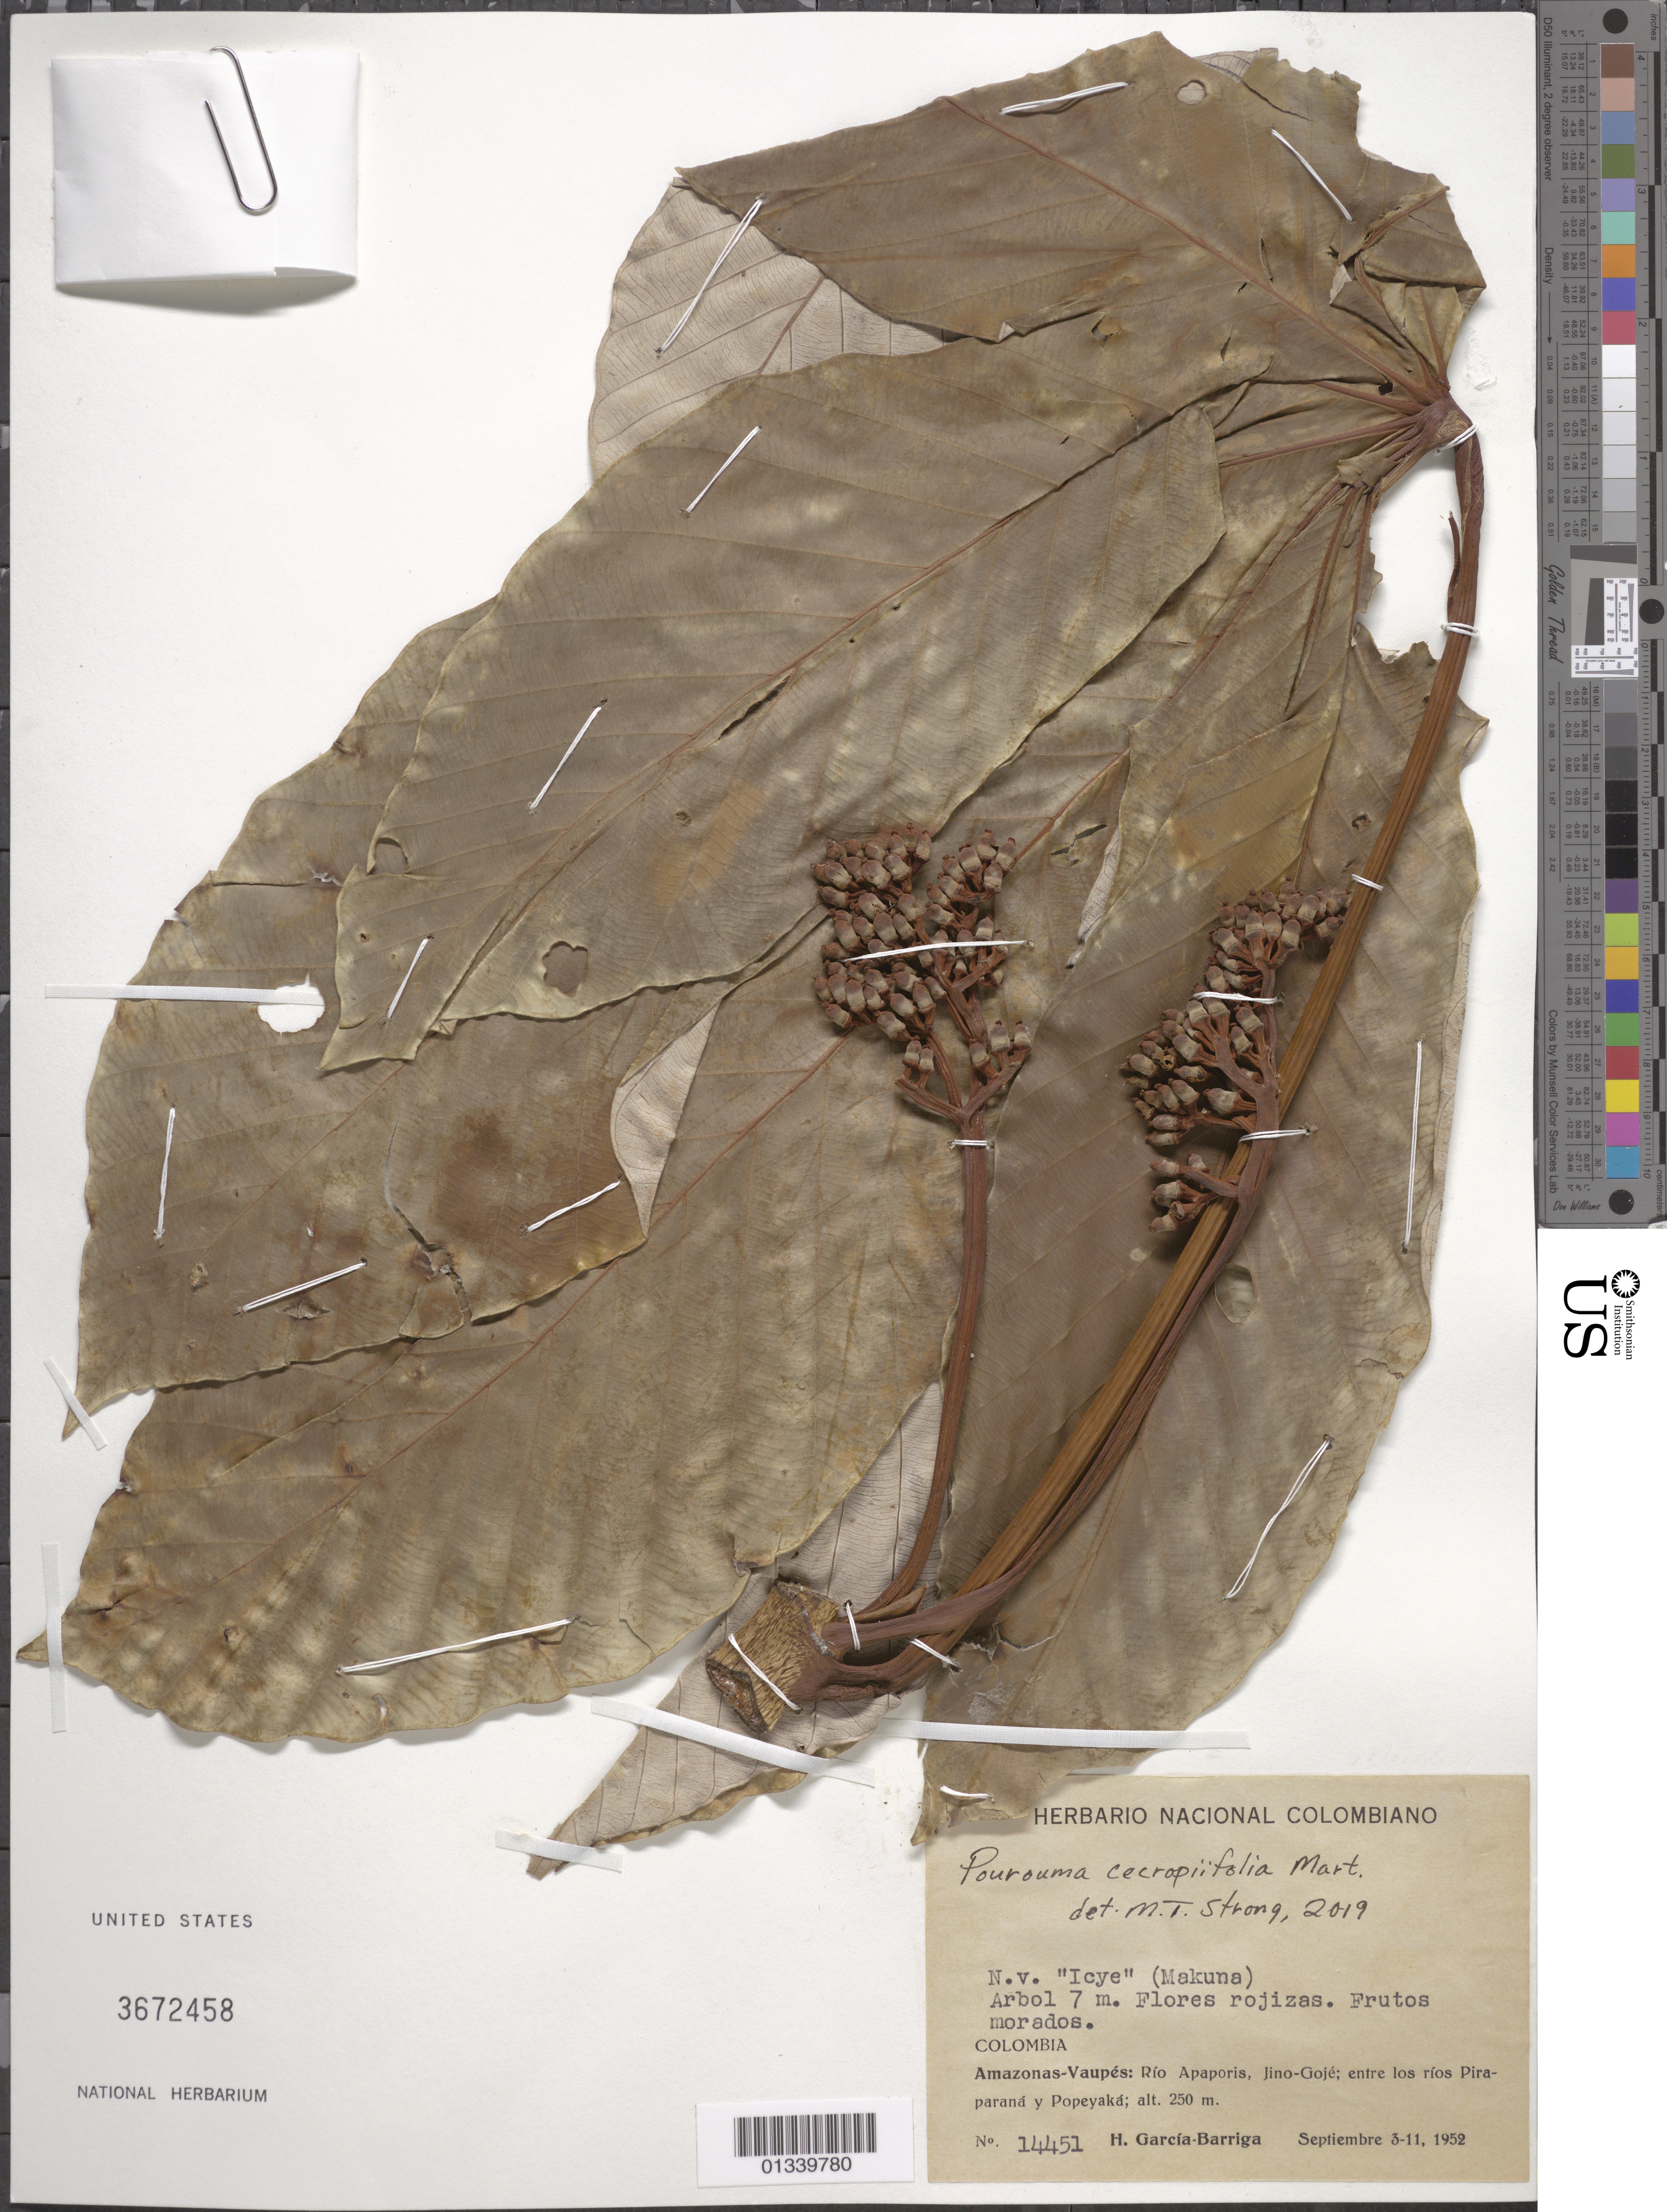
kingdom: Plantae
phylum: Tracheophyta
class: Magnoliopsida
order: Rosales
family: Urticaceae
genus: Pourouma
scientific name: Pourouma cecropiifolia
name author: Mart.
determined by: Strong, Mark T., (BOT), Smithsonian Institution - National Museum of Natural History (UNITED STATES)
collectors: H. García Barriga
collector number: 14451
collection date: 1952-09-03/1952-09-11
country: Colombia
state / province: Amazonas / Vaupés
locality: Rio Apaporis, Jino-Goje; entre los rios Piraparana y Popeyaka.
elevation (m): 250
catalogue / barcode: US 3672458